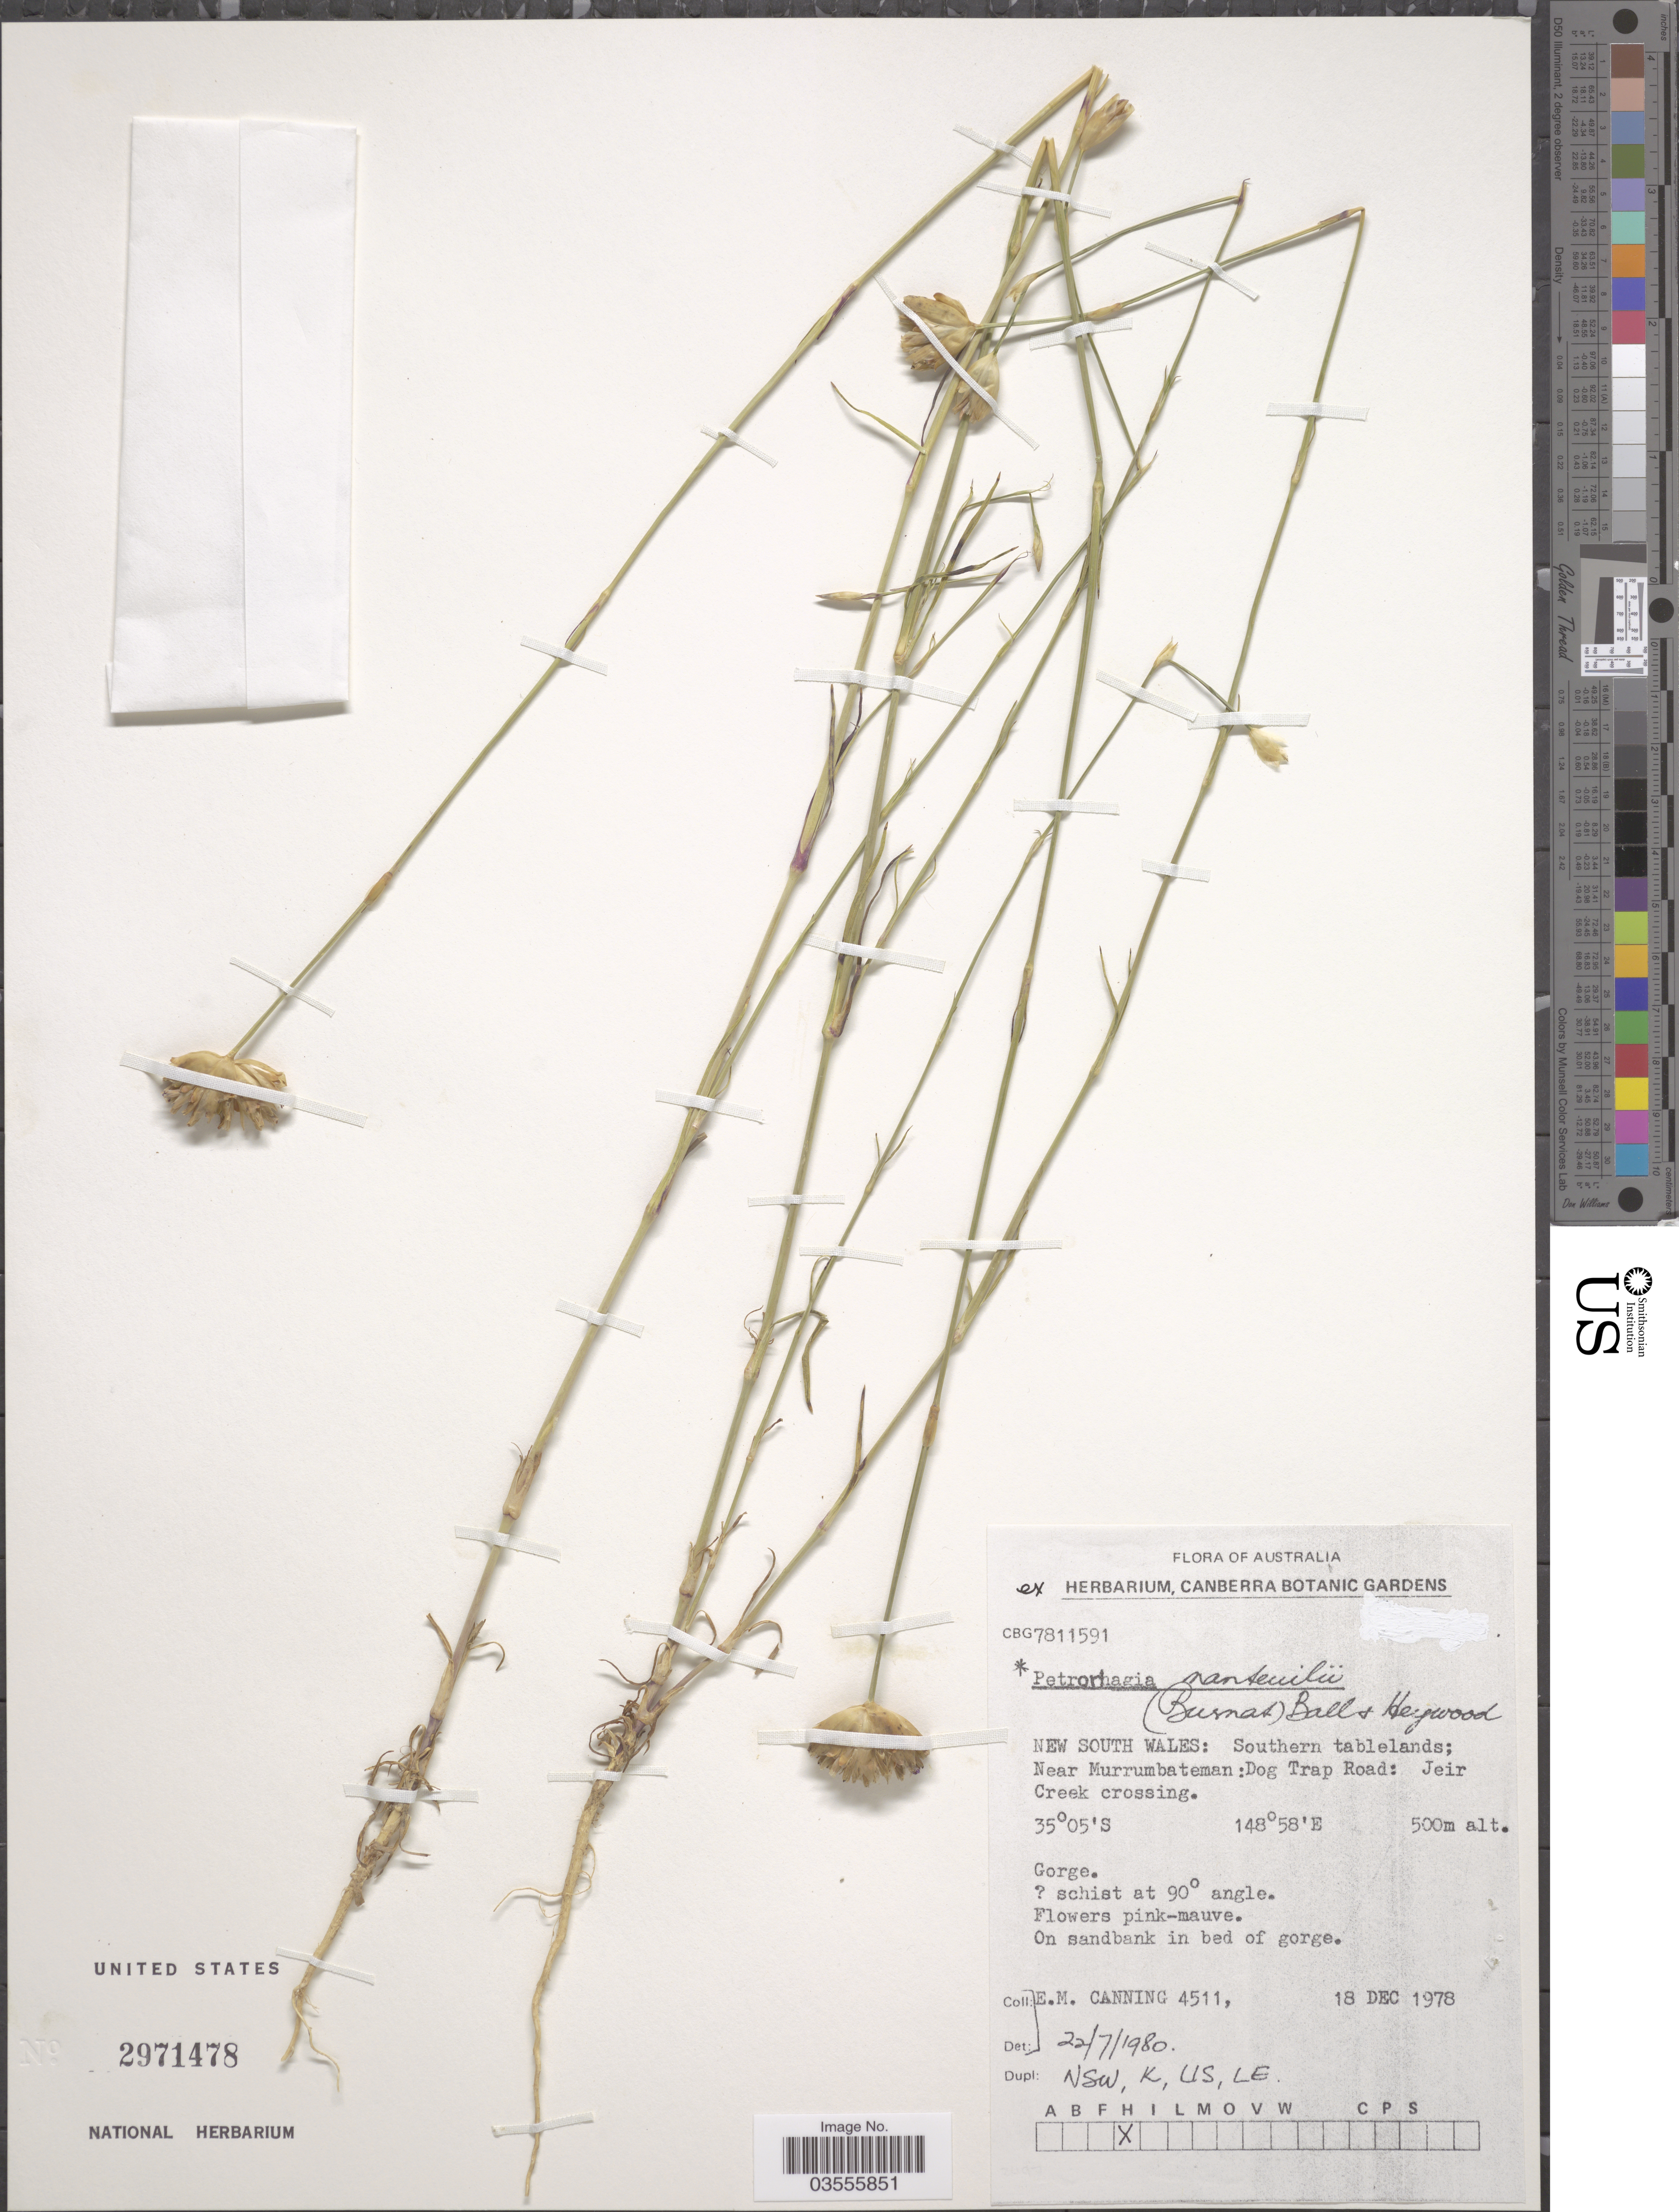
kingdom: Plantae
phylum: Tracheophyta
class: Magnoliopsida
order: Caryophyllales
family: Caryophyllaceae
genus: Petrorhagia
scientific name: Petrorhagia nanteuilii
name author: (Burnat) P.W. Ball & Heywood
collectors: E. Canning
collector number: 4511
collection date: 1978-12-18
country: Australia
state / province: New South Wales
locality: Southern tablelands; Near Murrumbateman: Dog Trap Road: Jeir Creek crossing.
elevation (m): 500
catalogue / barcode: US 2971478